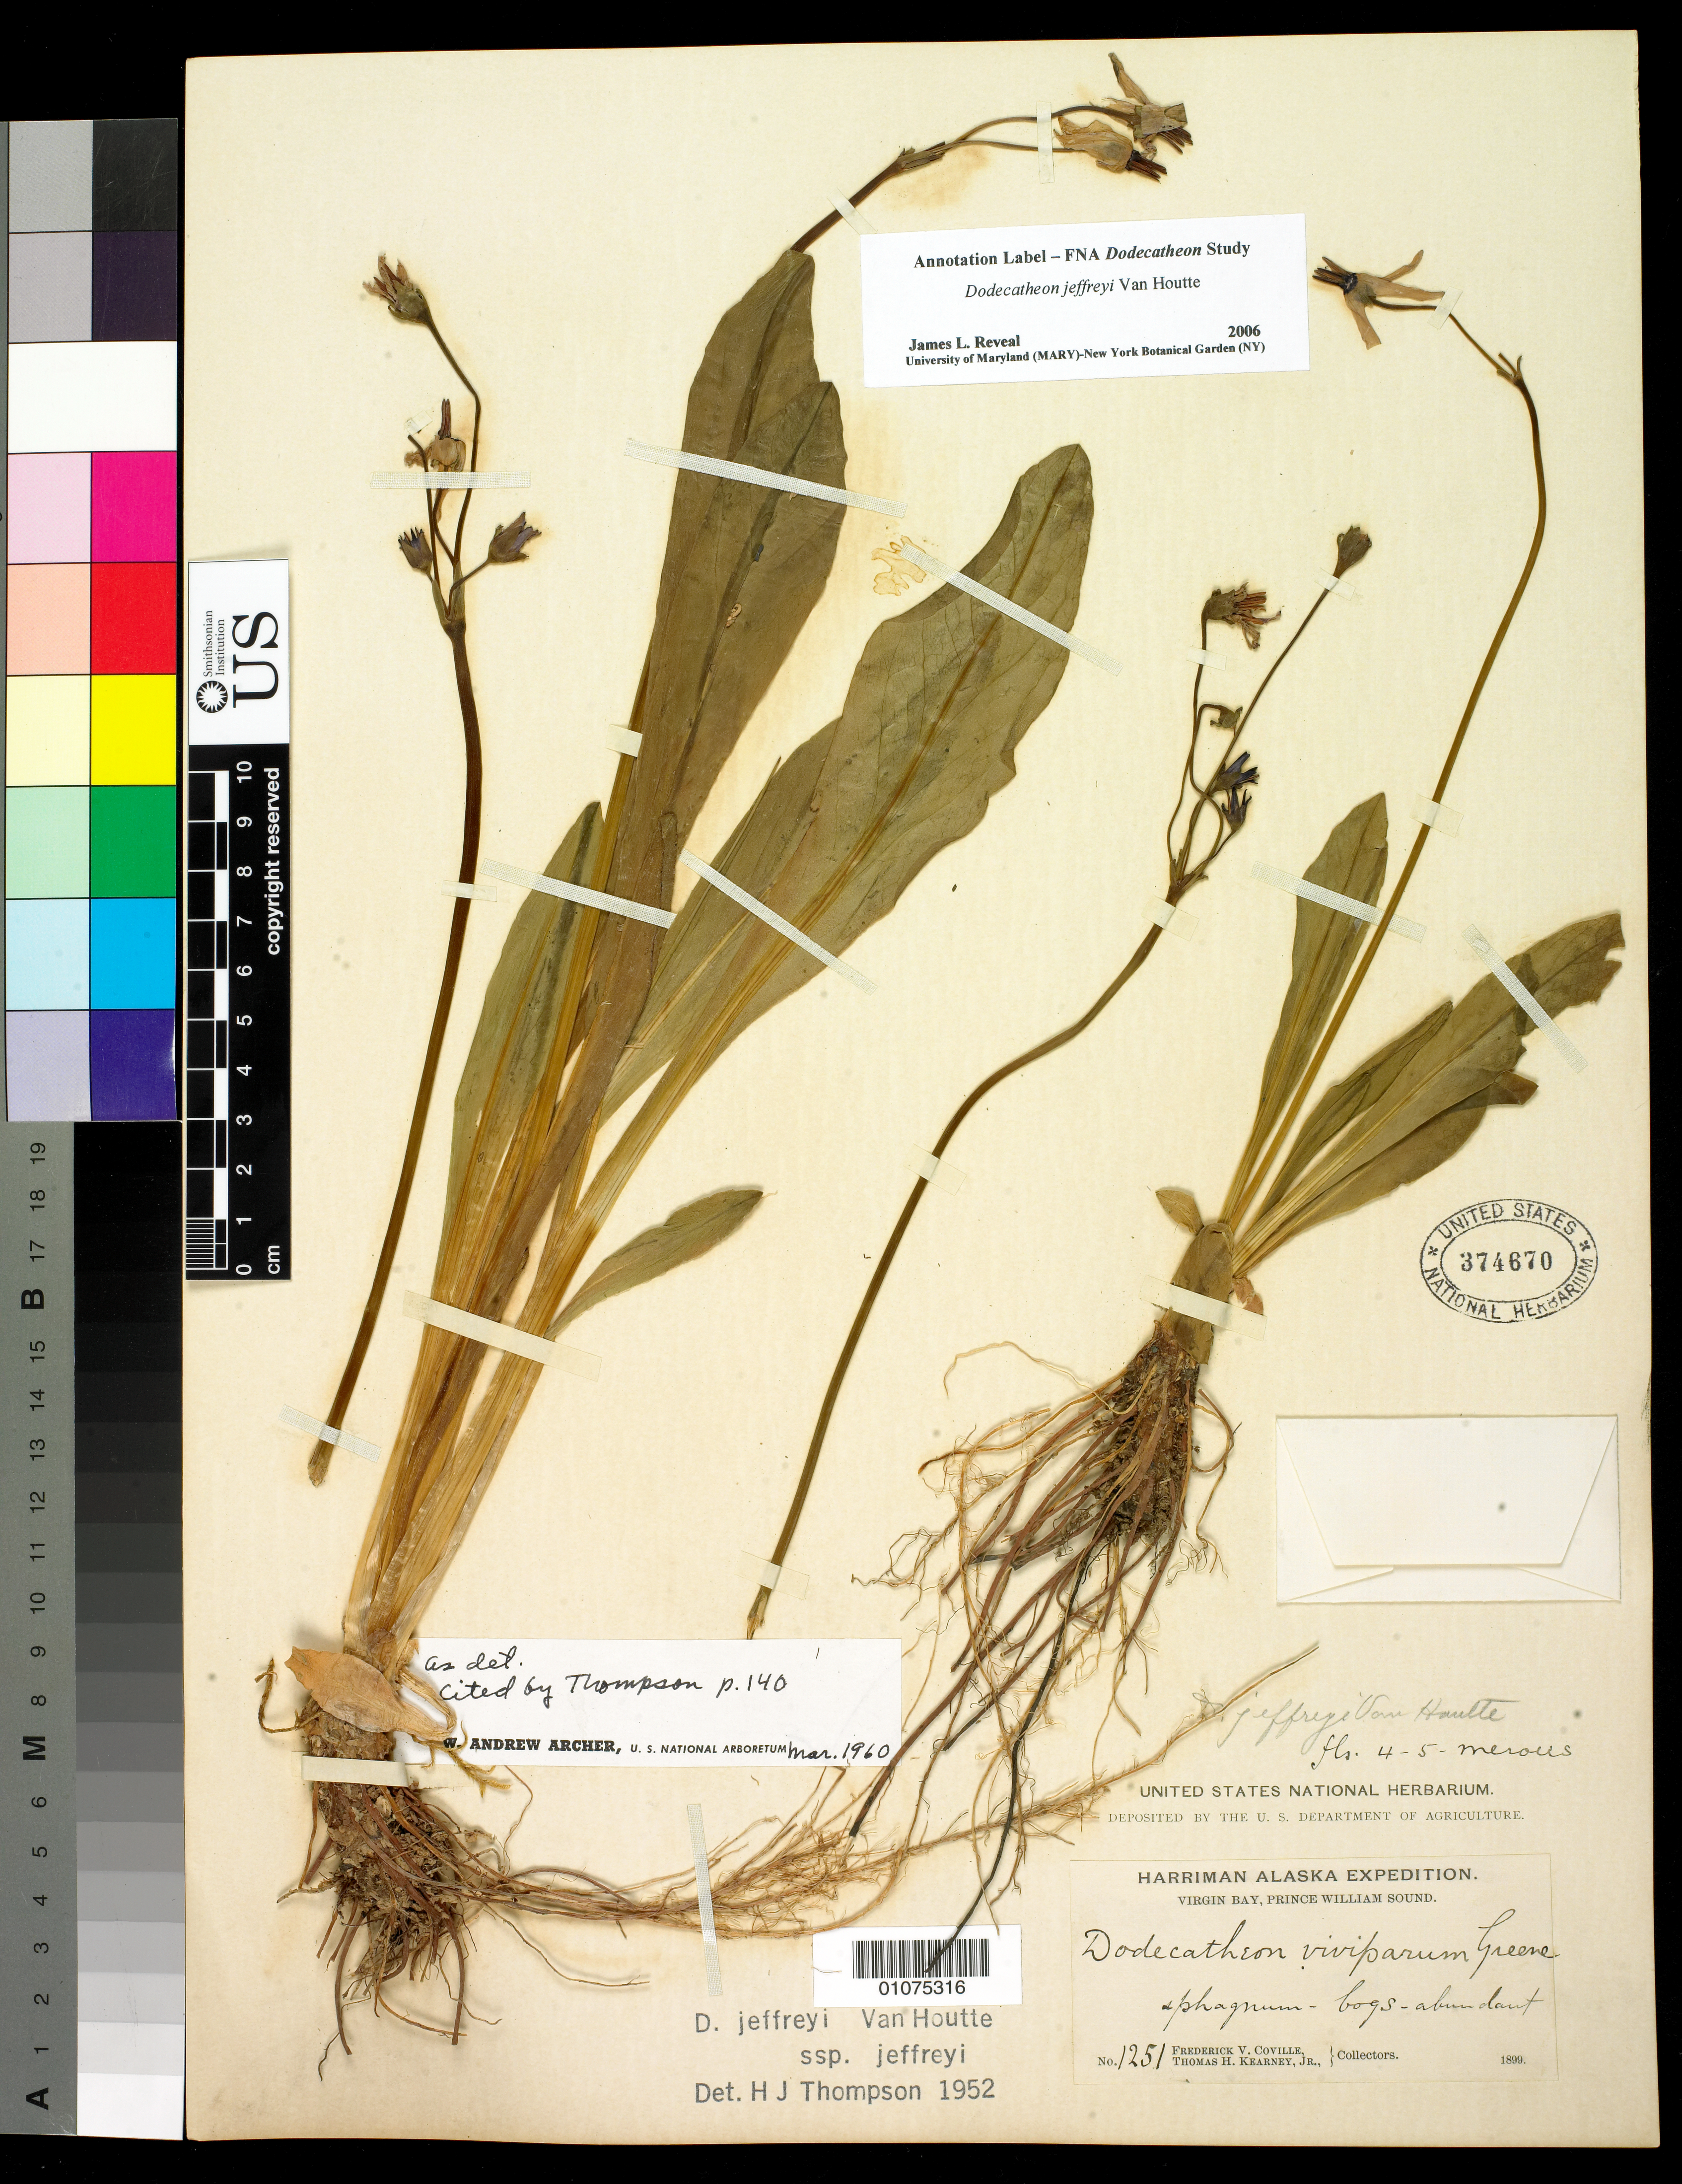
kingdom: Plantae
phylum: Tracheophyta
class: Magnoliopsida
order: Ericales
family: Primulaceae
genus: Dodecatheon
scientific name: Dodecatheon jeffreyi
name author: Van Houtte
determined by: Reveal, J. L.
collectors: F. V. Coville & T. H. Kearney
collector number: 1251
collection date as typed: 1899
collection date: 1899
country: United States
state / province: Alaska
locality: Virgin Bay, Prince William Sound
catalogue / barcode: US 374670